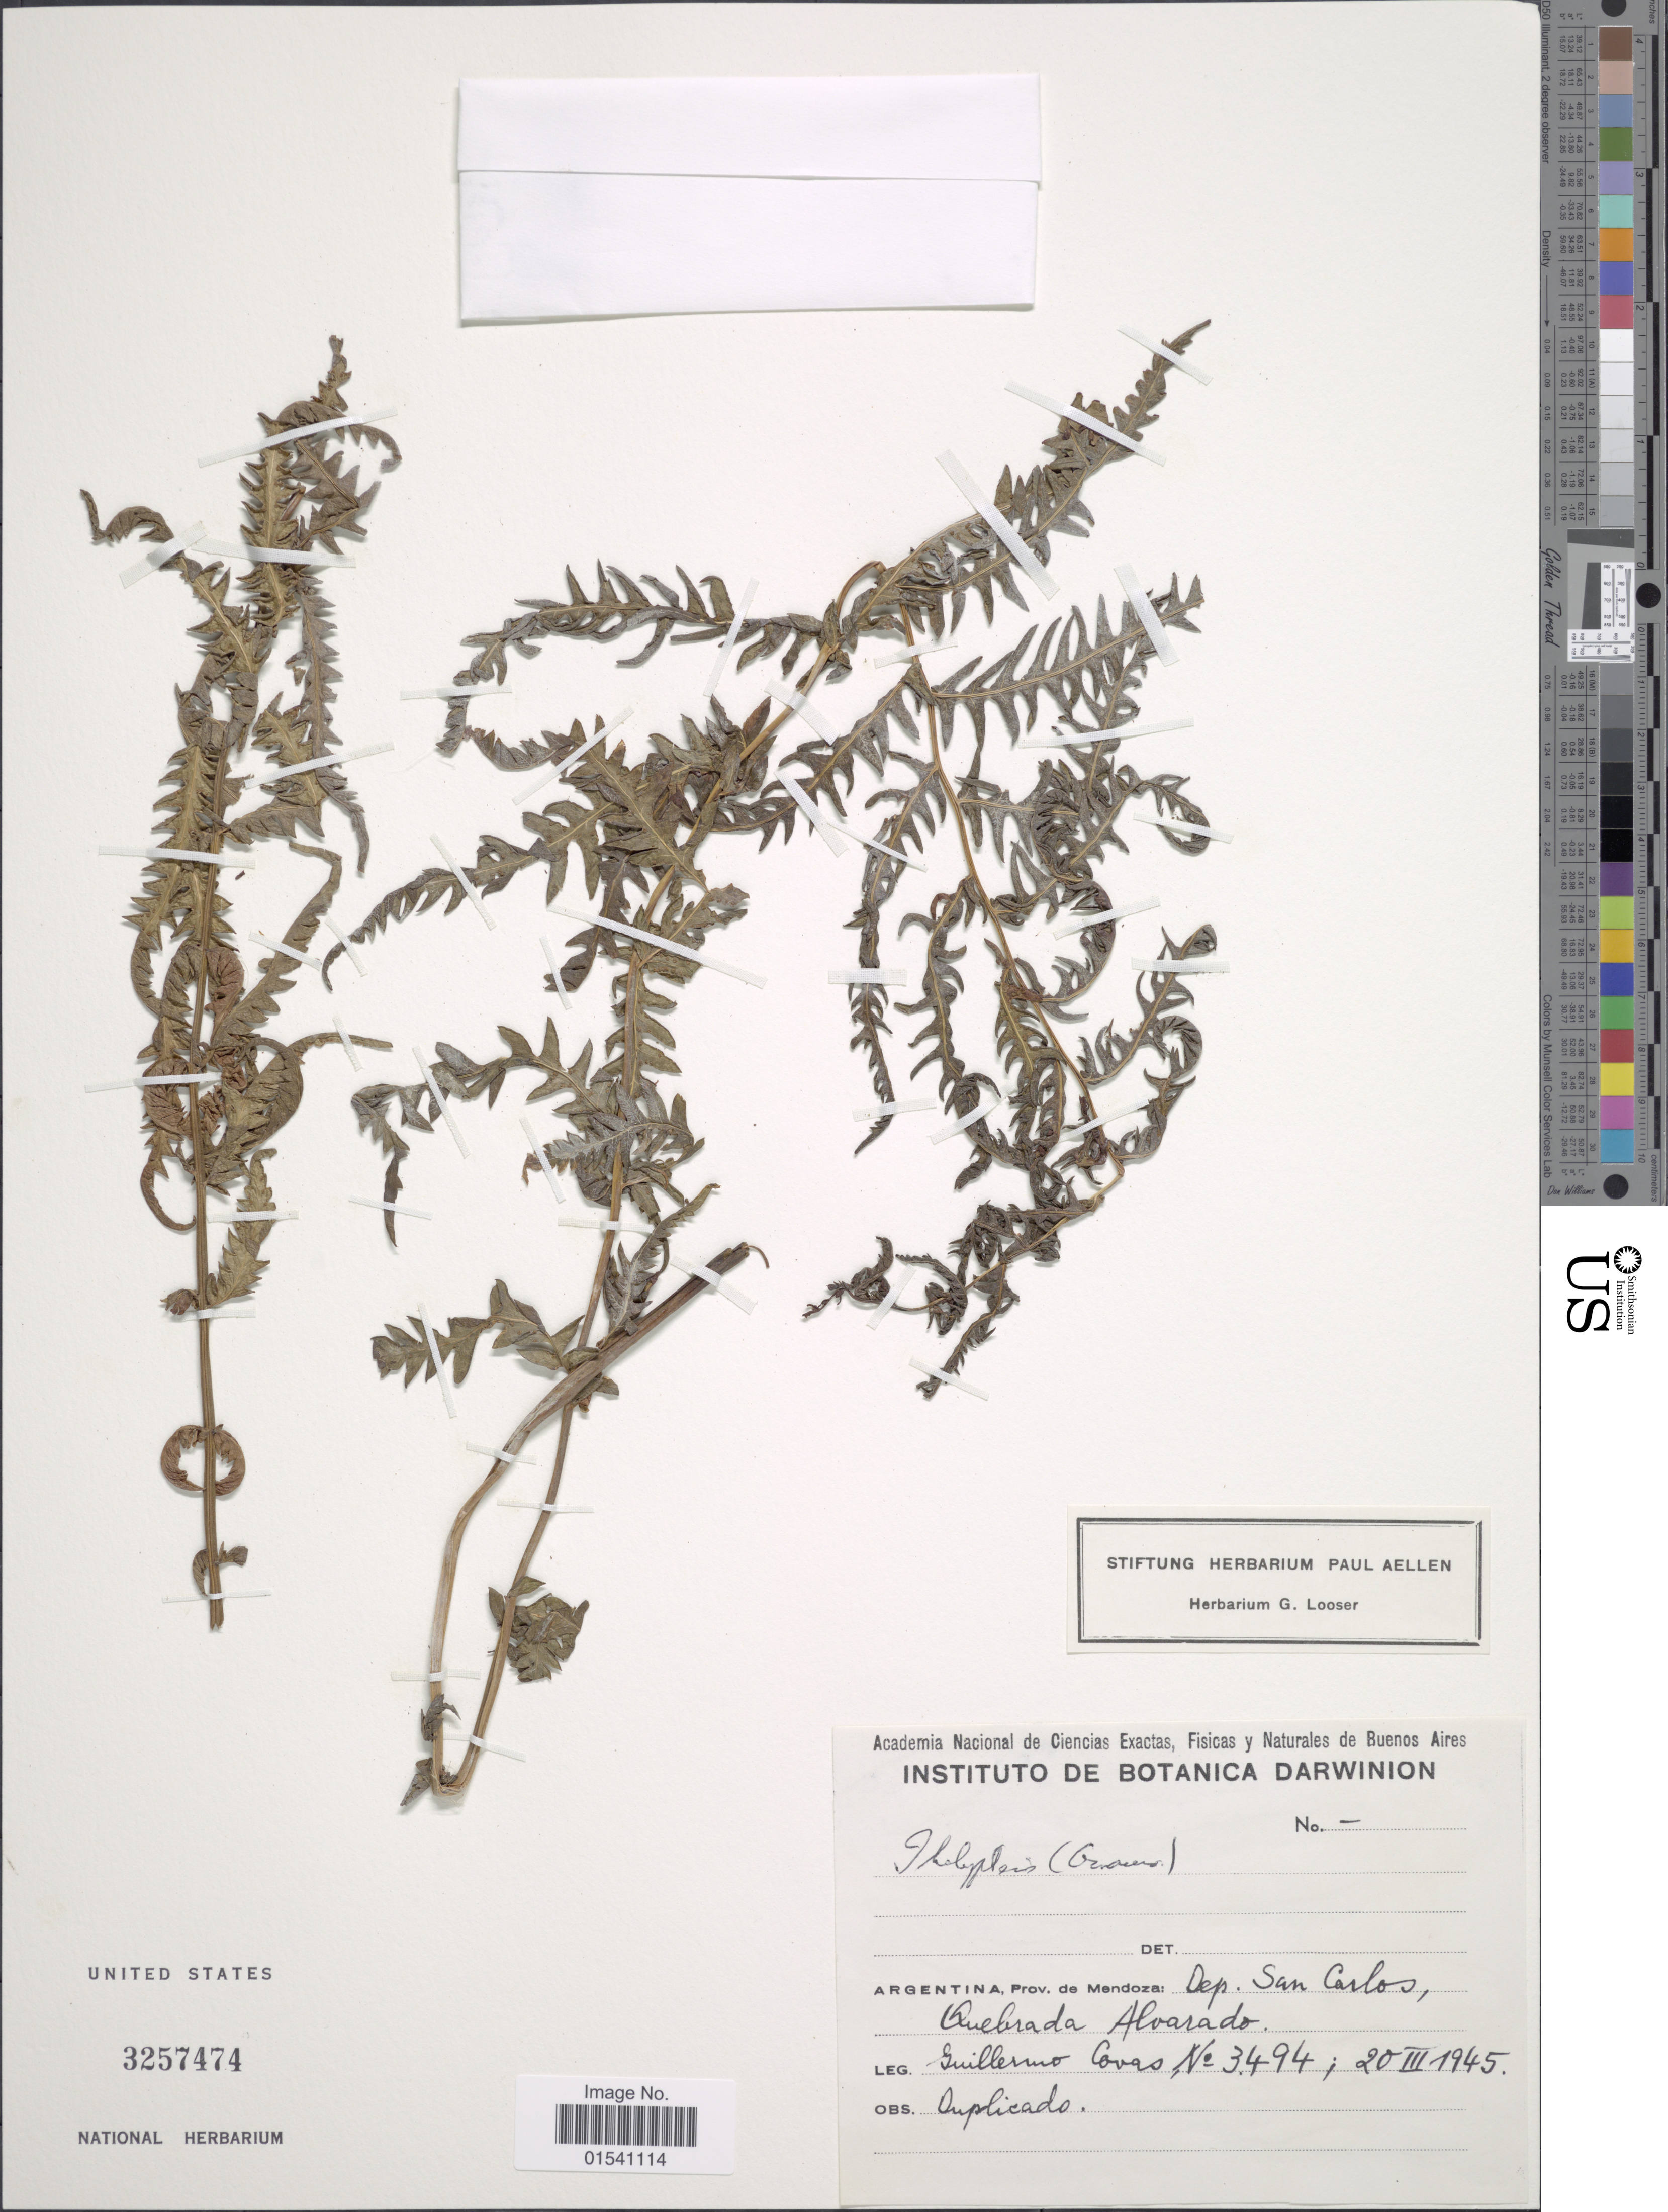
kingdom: Plantae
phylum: Tracheophyta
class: Polypodiopsida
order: Polypodiales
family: Thelypteridaceae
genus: Amauropelta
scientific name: Amauropelta sp.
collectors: G. Covas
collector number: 3494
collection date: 1945-03-20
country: Argentina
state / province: Mendoza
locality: Dep San Carlos, Quebrada Alvarado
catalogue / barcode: US 3257474